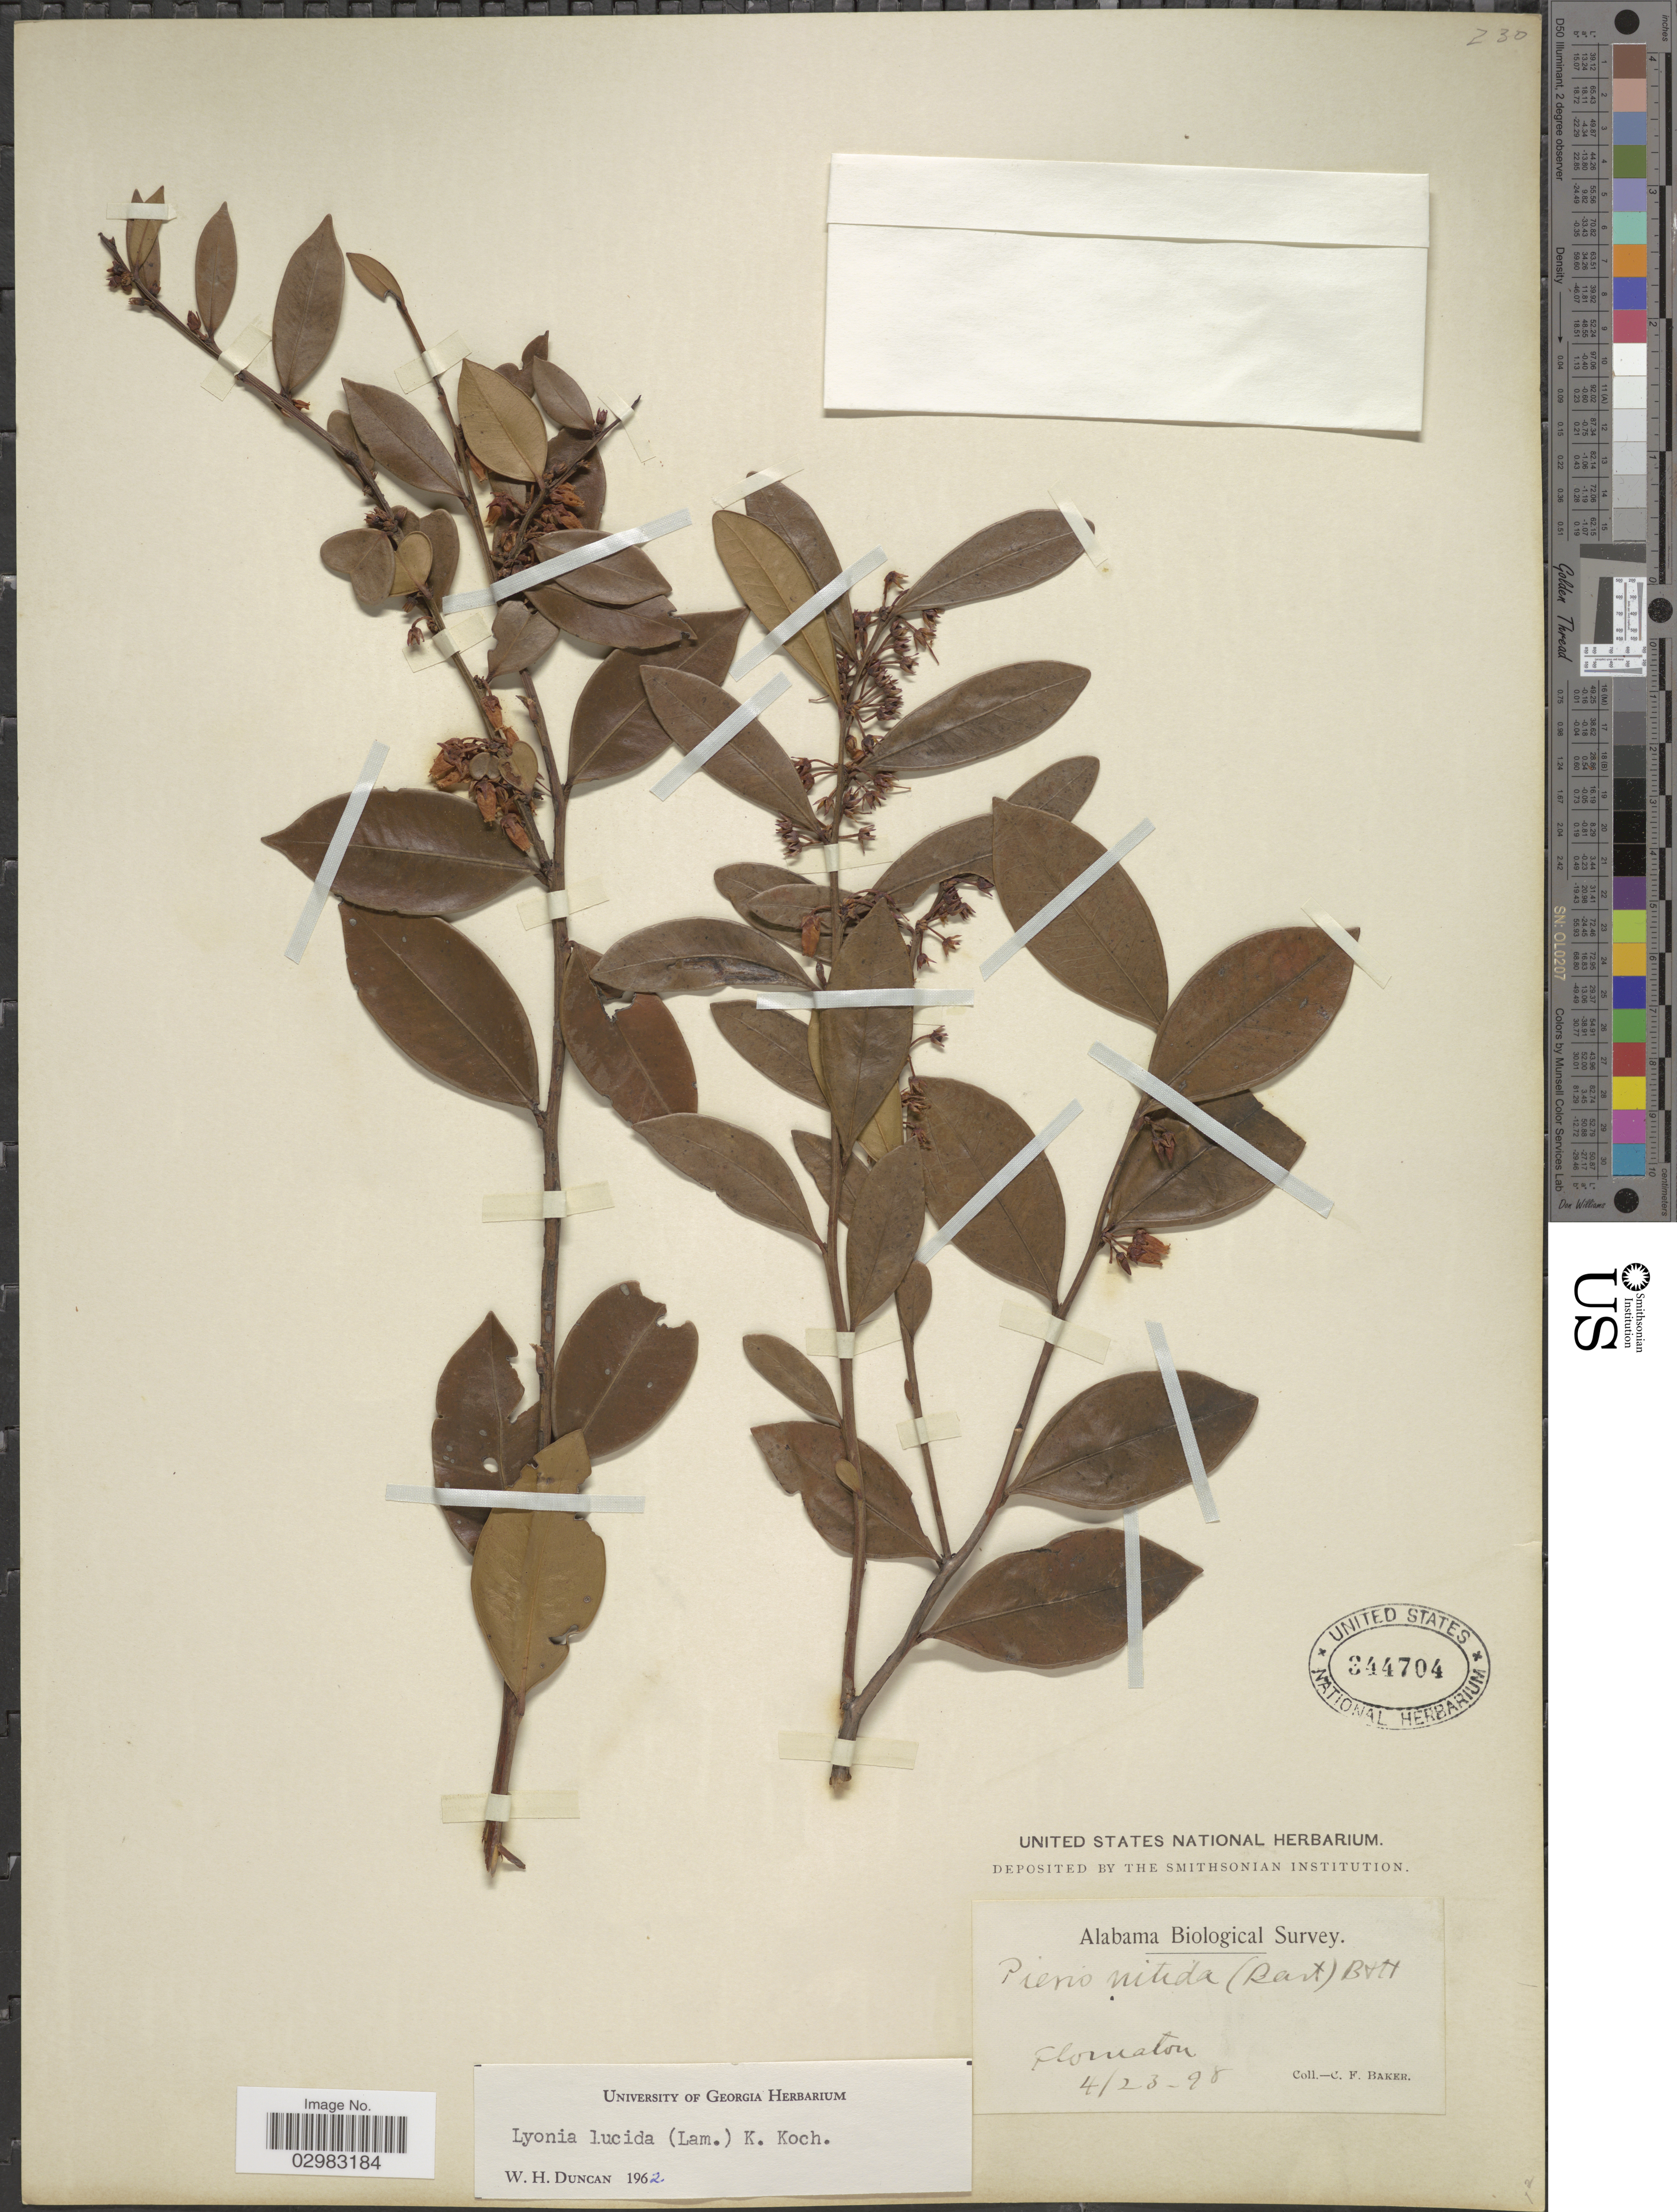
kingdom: Plantae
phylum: Tracheophyta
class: Magnoliopsida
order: Ericales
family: Ericaceae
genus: Lyonia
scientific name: Lyonia lucida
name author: K. Koch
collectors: C. F. Baker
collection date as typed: Transcribed d/m/y: 23/4/98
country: United States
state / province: Alabama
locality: Flomaton.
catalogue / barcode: US 344704